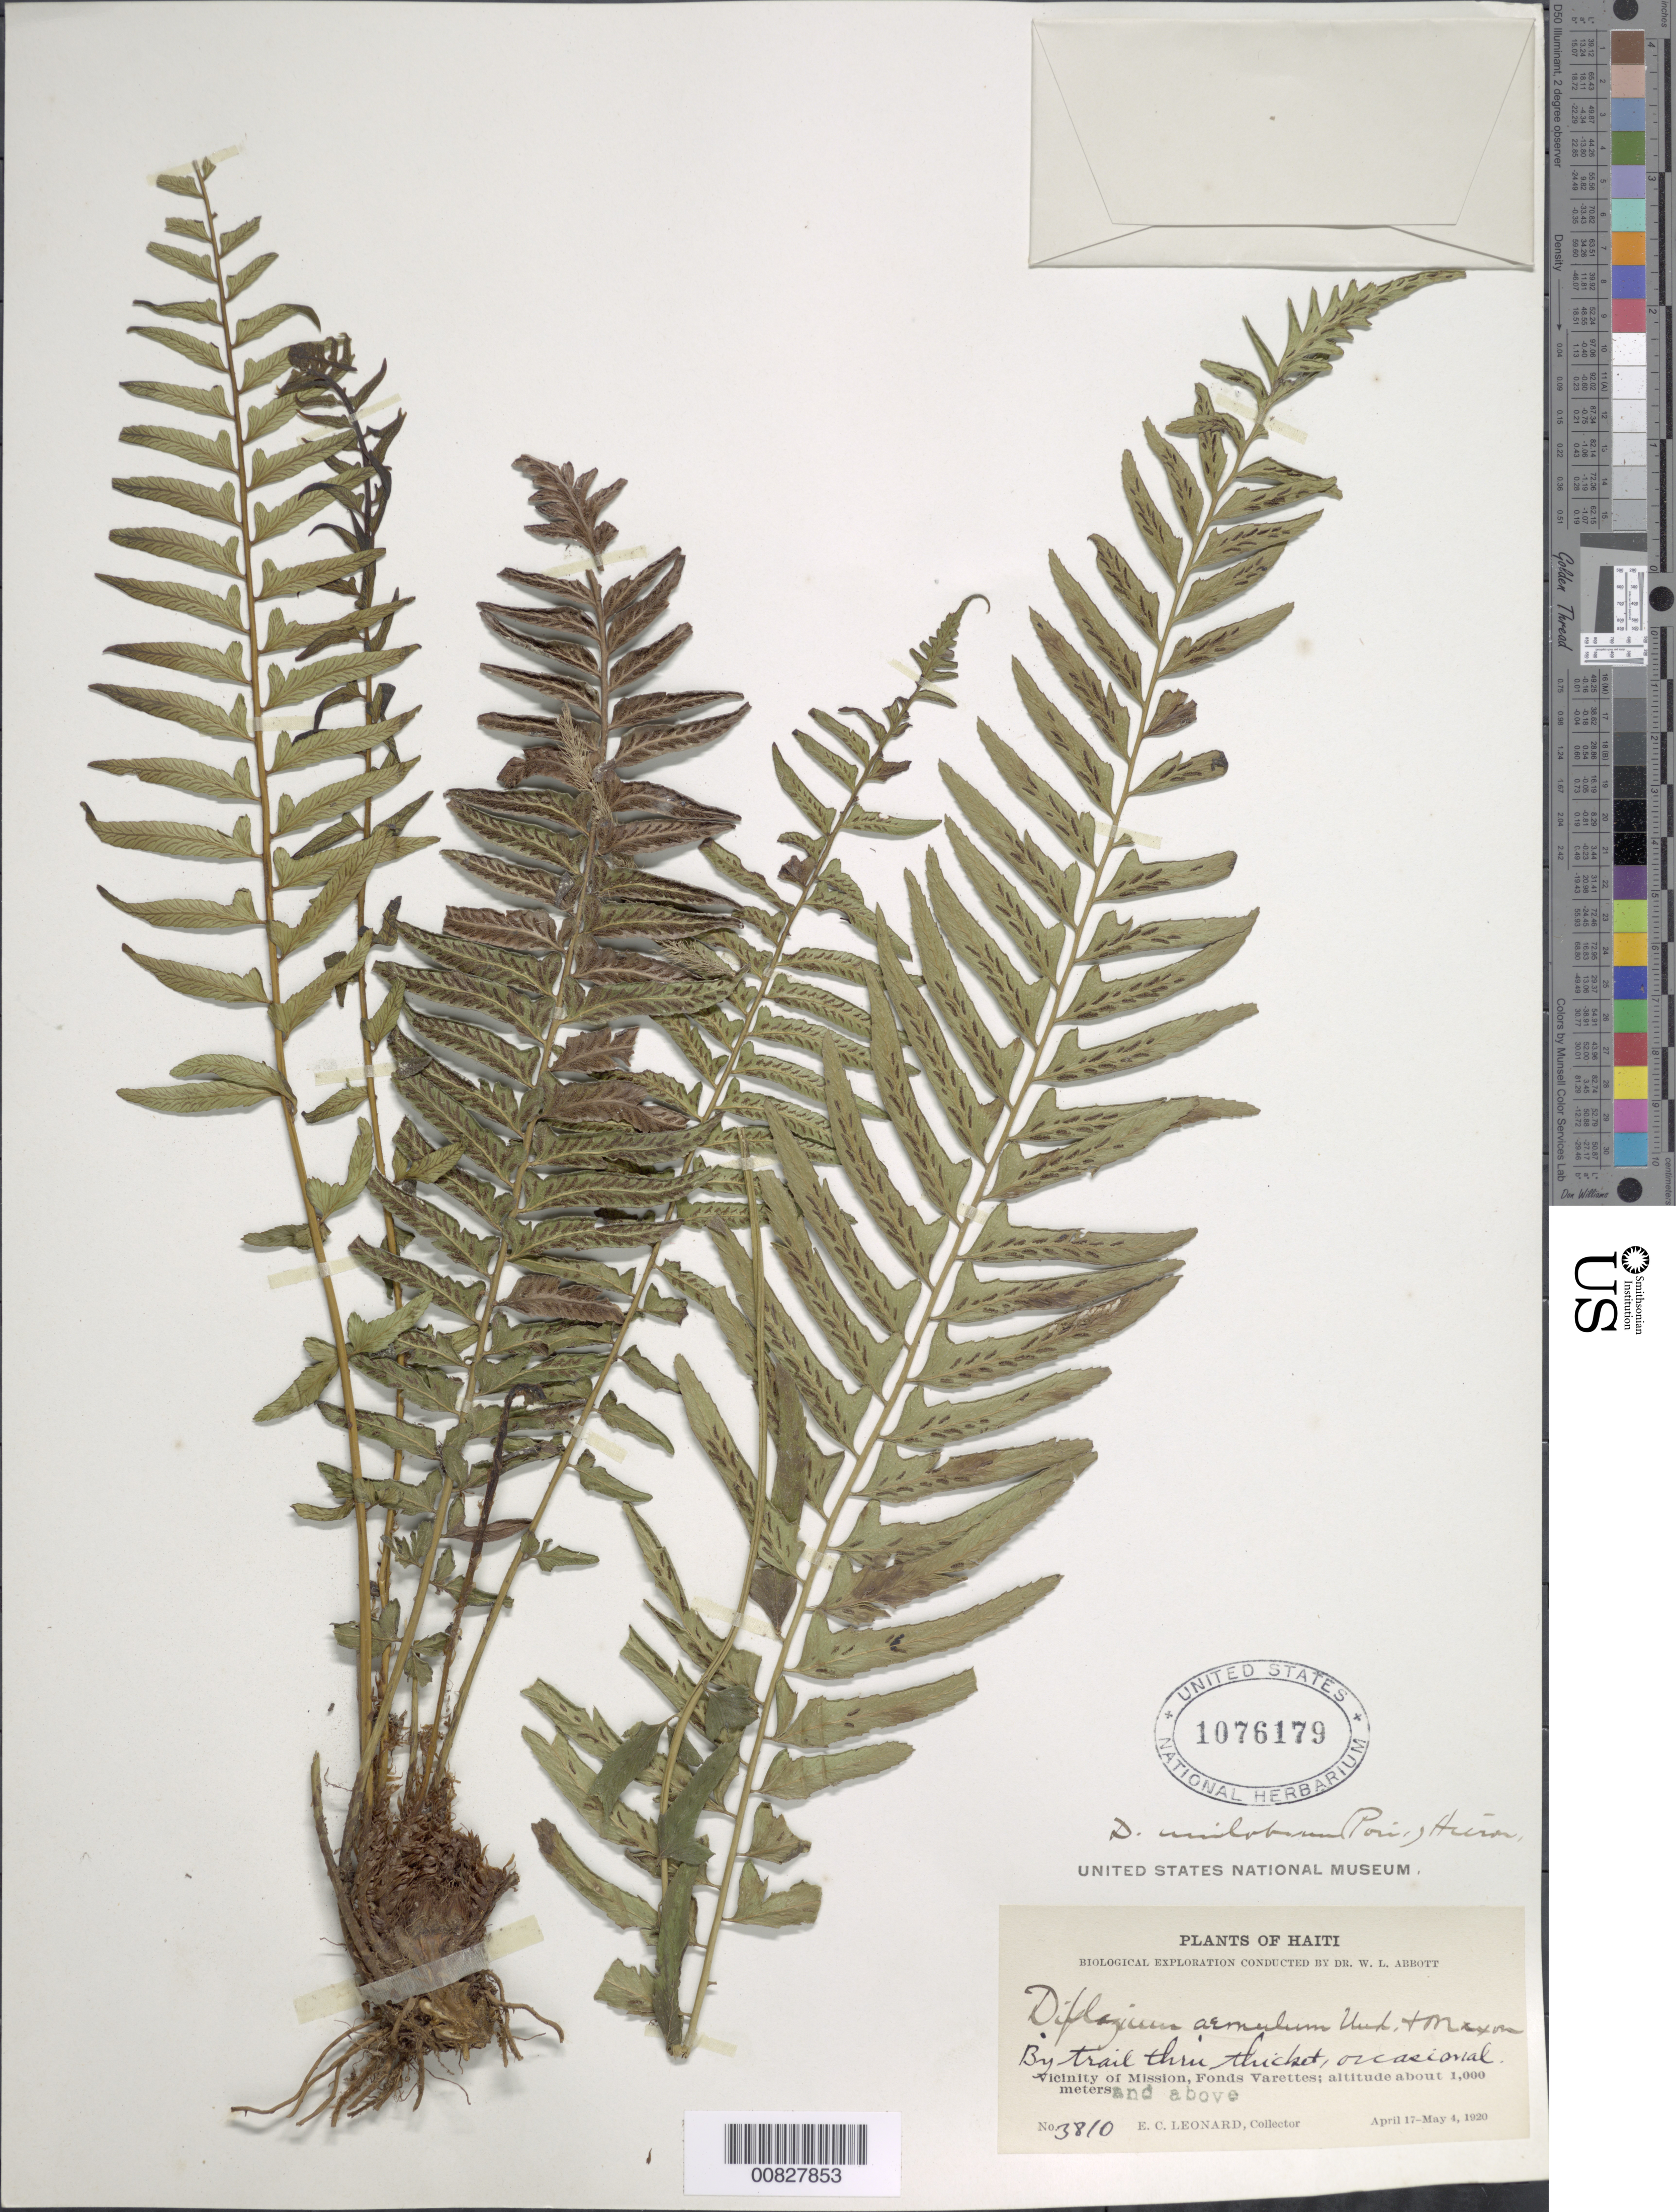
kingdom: Plantae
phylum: Tracheophyta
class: Polypodiopsida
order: Polypodiales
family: Athyriaceae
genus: Diplazium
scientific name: Diplazium unilobum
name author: (Poir.) Hieron.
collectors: E. C. Leonard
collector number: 3810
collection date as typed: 17 Apr 1920 to 04 May 1920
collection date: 1920-04-17/1920-05-04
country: Haiti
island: Hispaniola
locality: Fonds Varettes, vicinity Mission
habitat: By trail thru thicket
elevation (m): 1000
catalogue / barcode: US 1076179